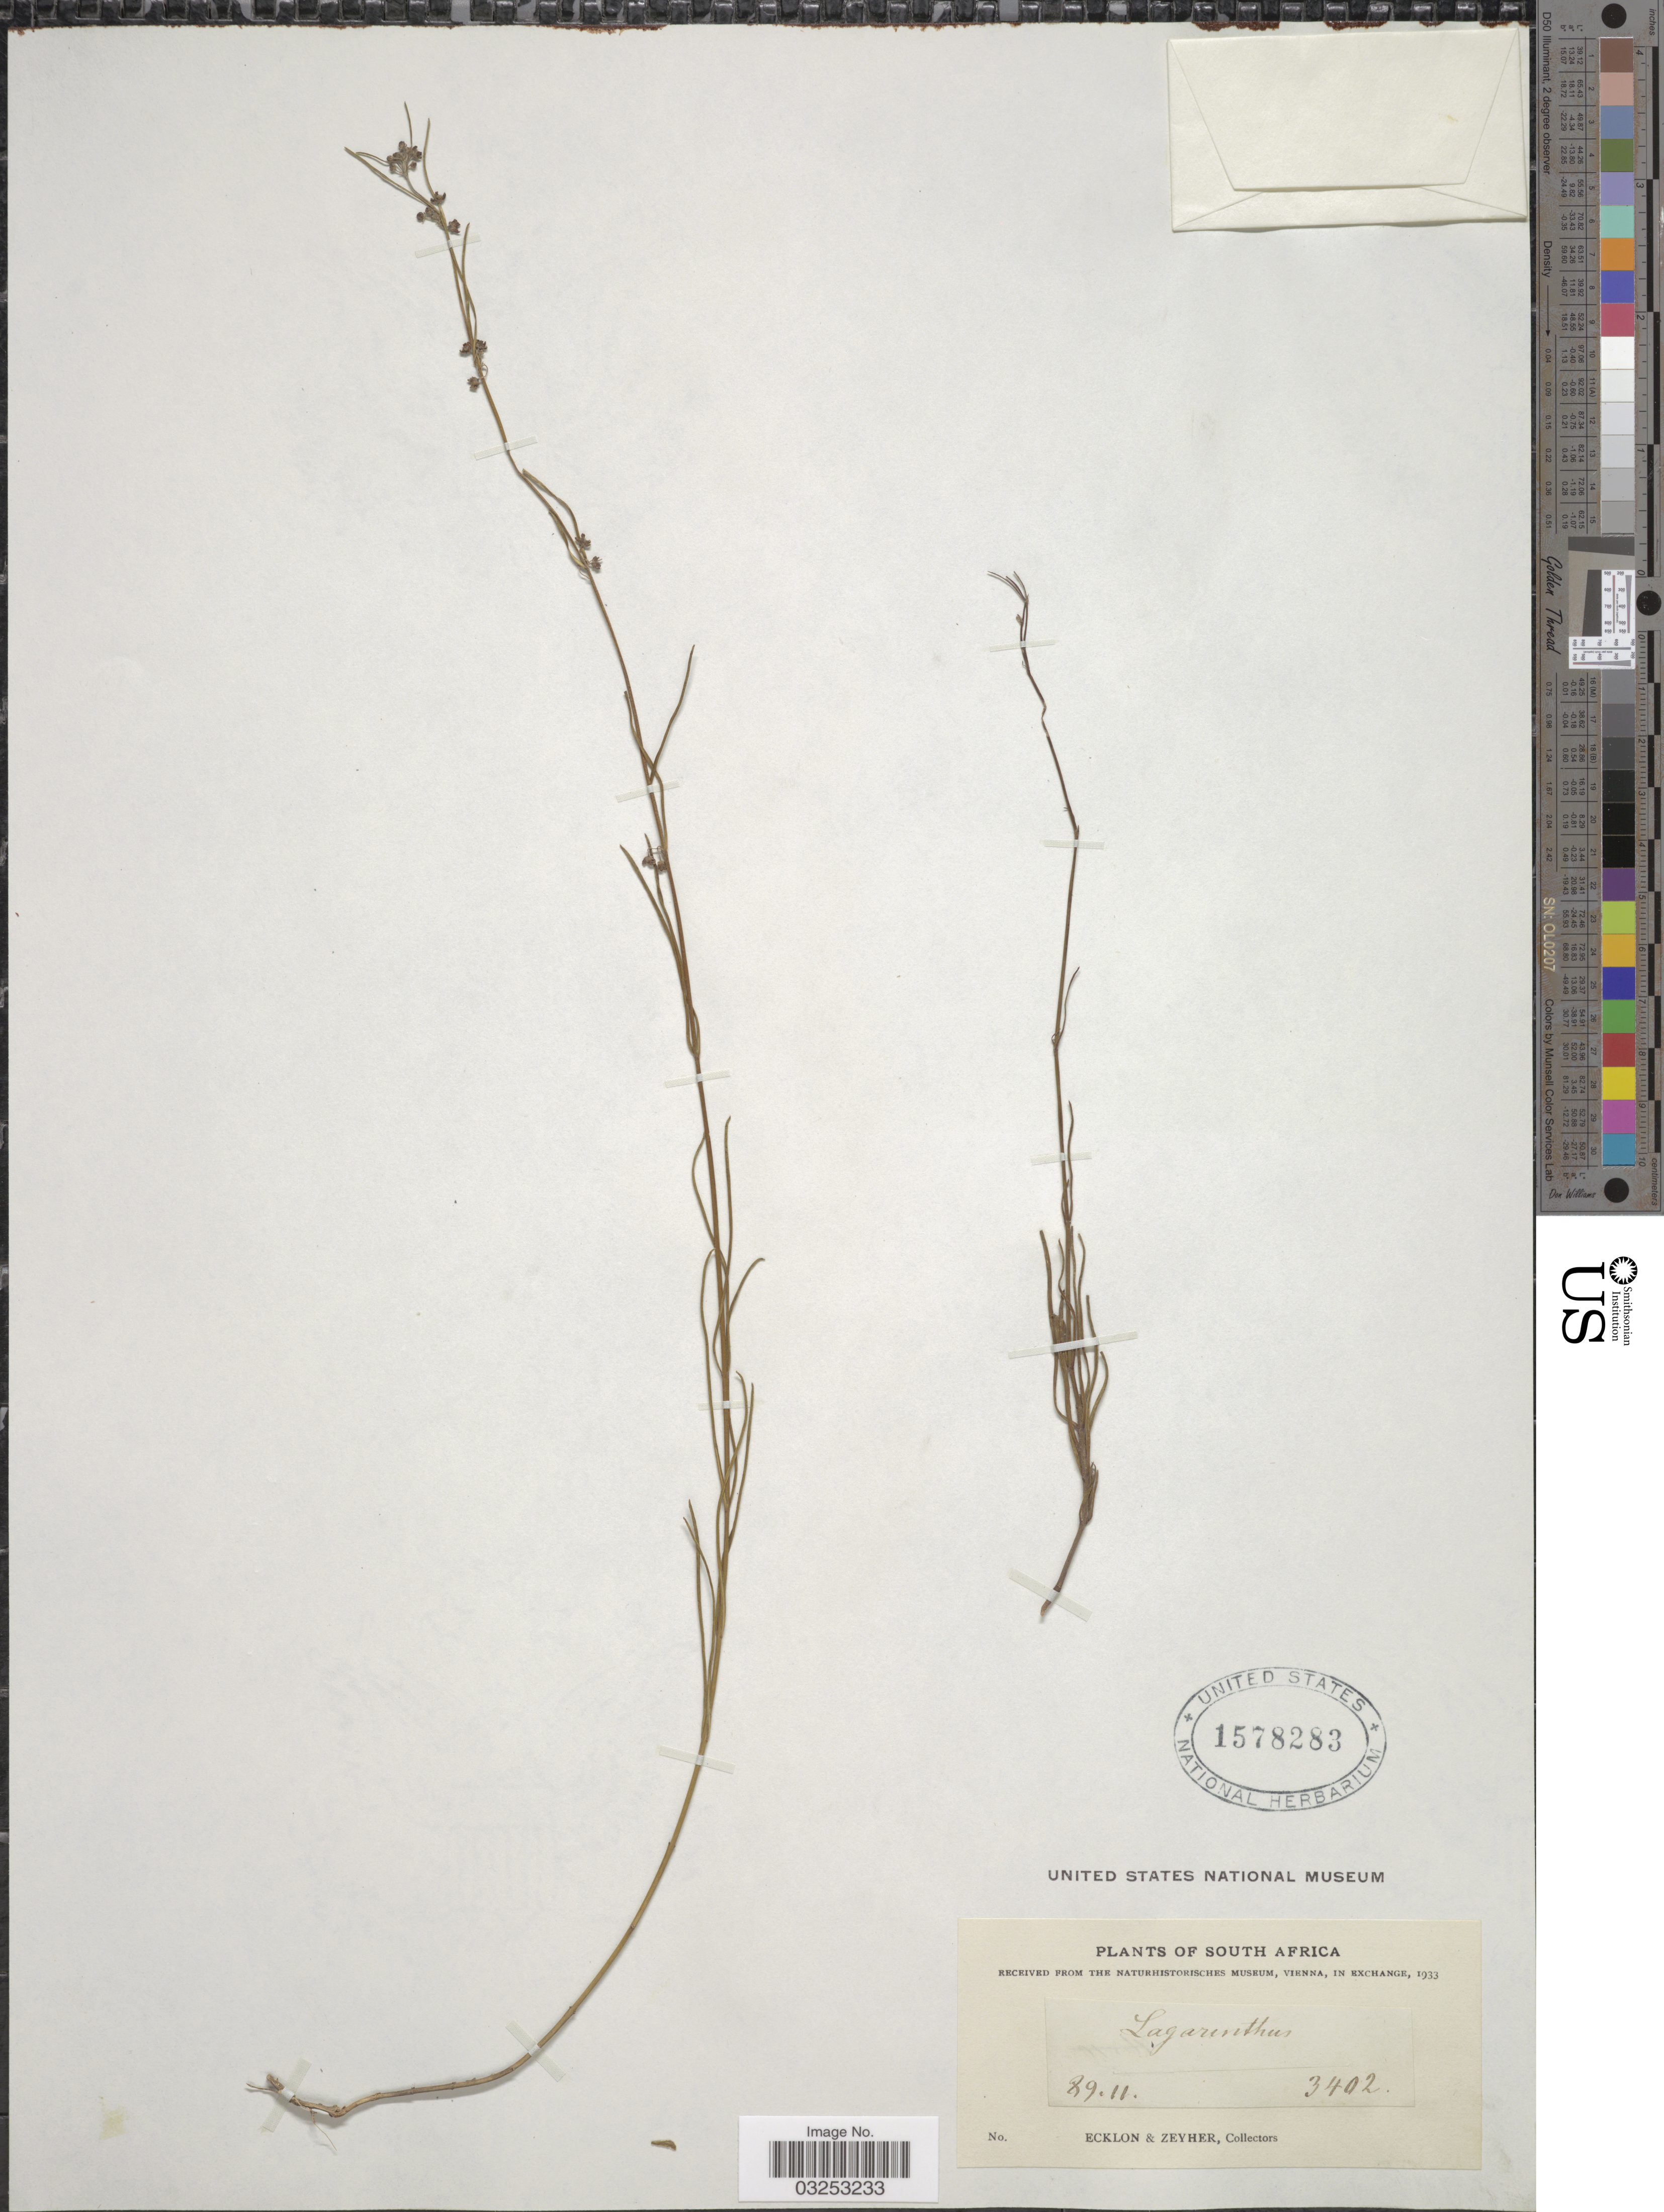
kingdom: Plantae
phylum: Tracheophyta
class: Magnoliopsida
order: Gentianales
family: Apocynaceae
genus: Aspidoglossum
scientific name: Aspidoglossum sp.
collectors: -. Ecklon & -. Zeyher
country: South Africa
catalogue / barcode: US 1578283